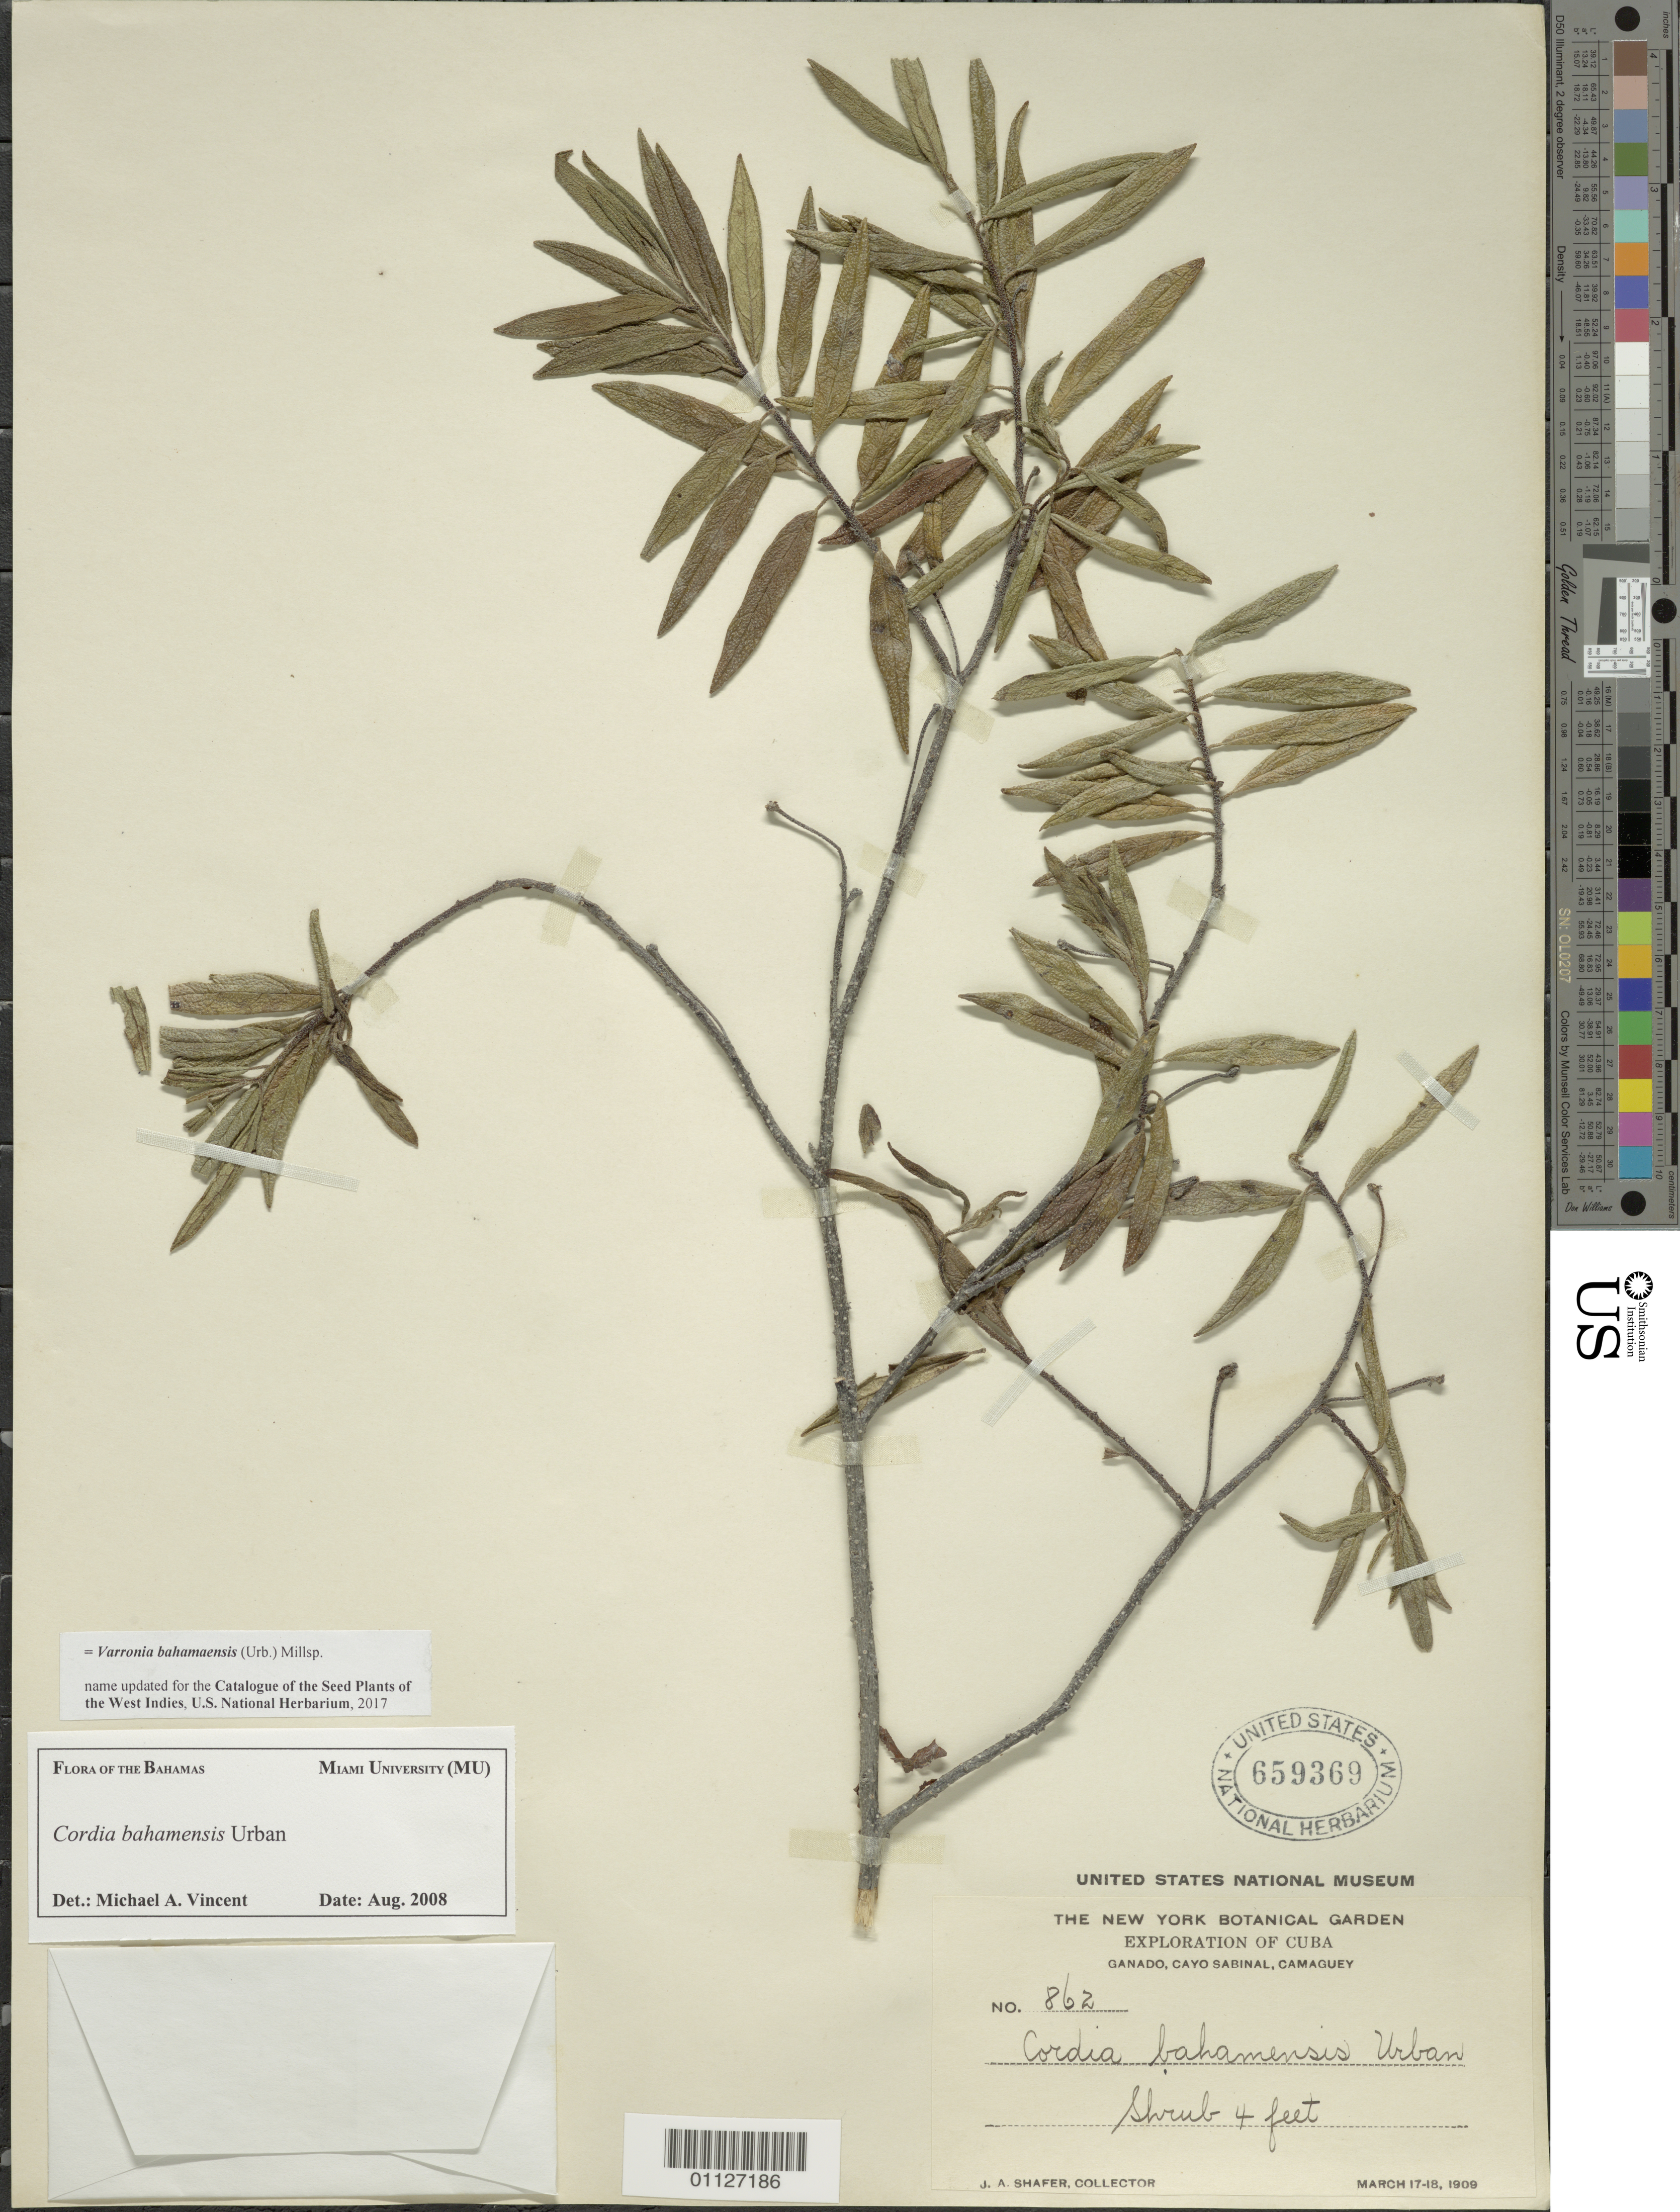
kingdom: Plantae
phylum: Tracheophyta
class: Magnoliopsida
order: Boraginales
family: Cordiaceae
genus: Varronia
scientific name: Varronia bahamensis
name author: (Urb.) Millsp.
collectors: J. A. Shafer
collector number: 862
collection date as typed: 17 Mar 1909 to 18 Mar 1909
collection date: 1909-03-17/1909-03-18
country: Cuba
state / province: Camagüey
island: Cuba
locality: Ganado, Cayo Sabinal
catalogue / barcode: US 659369